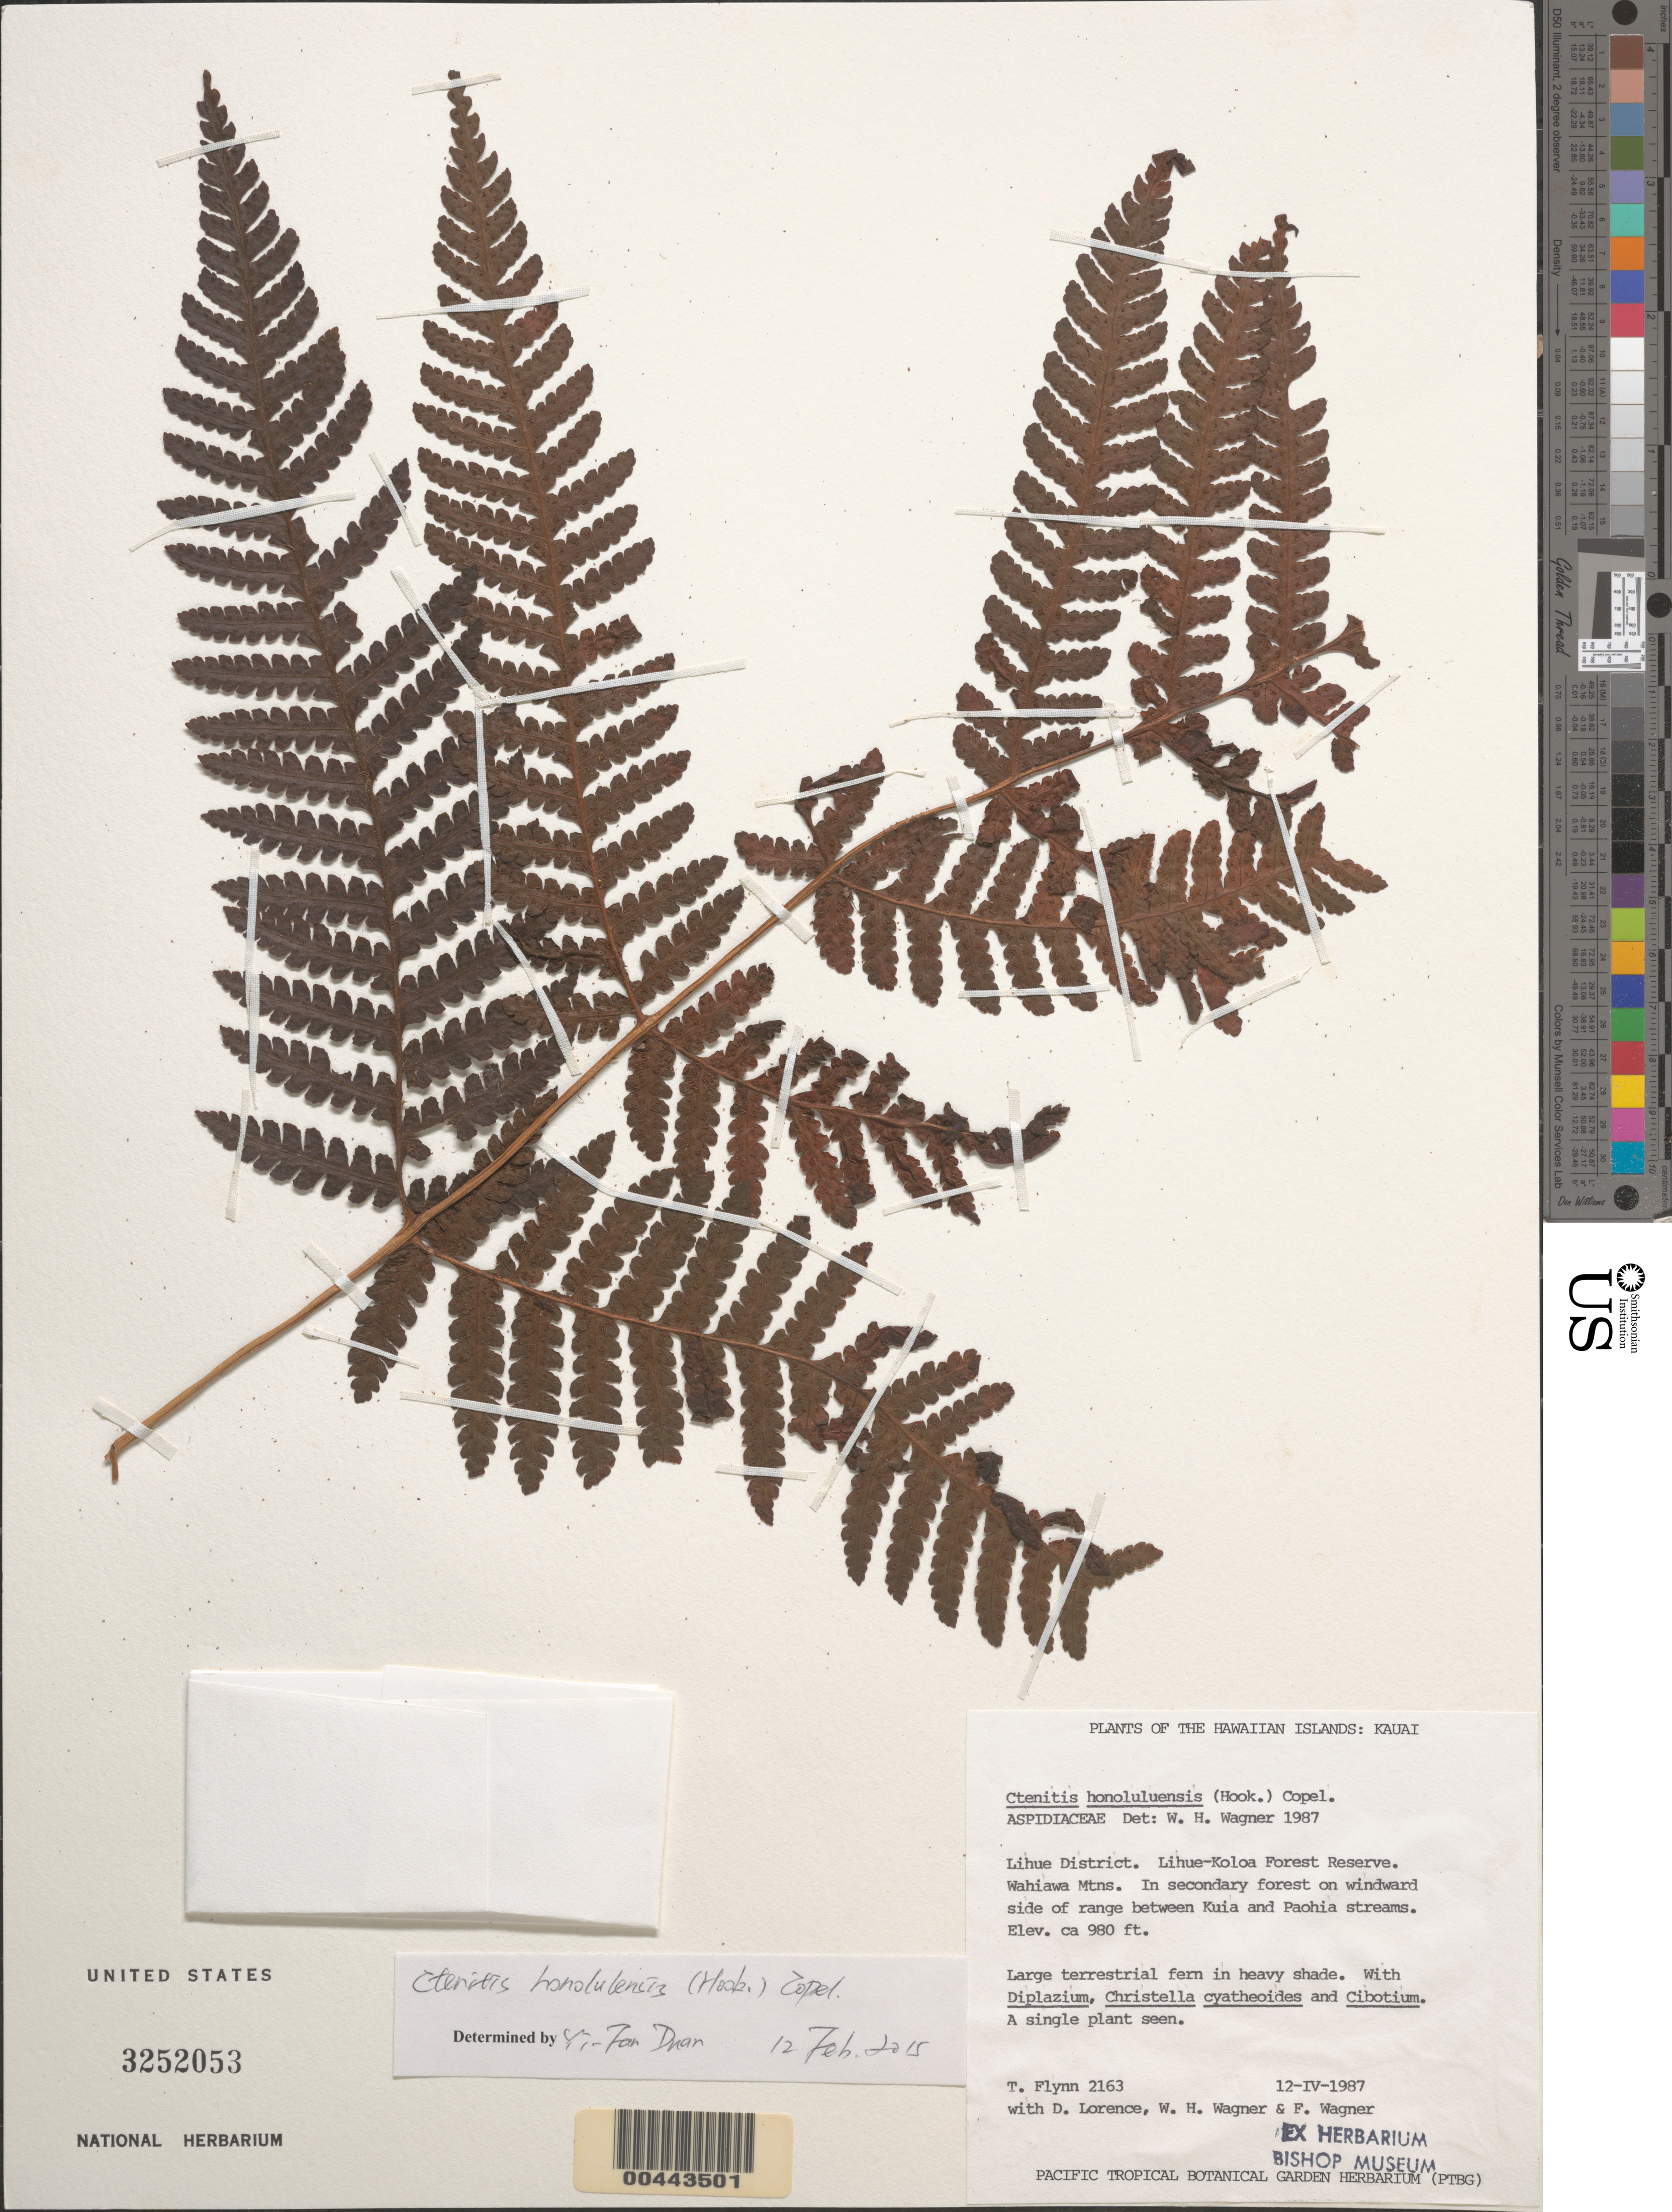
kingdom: Plantae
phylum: Tracheophyta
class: Polypodiopsida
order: Polypodiales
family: Dryopteridaceae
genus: Ctenitis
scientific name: Ctenitis honoluluensis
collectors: T. Flynn, D. Lorence, W. Wagner & F. Wagner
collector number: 2163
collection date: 1987-04-12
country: United States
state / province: Hawaii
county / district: Kauai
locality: The Hawaiian Islands: Kauai. Lihue District. Lihue-Koloa Forest Reserve. Wahiawa Mtns. In secondary forest on windward side of range between Kuia and Paohia streams.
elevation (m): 299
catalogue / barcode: US 3252053